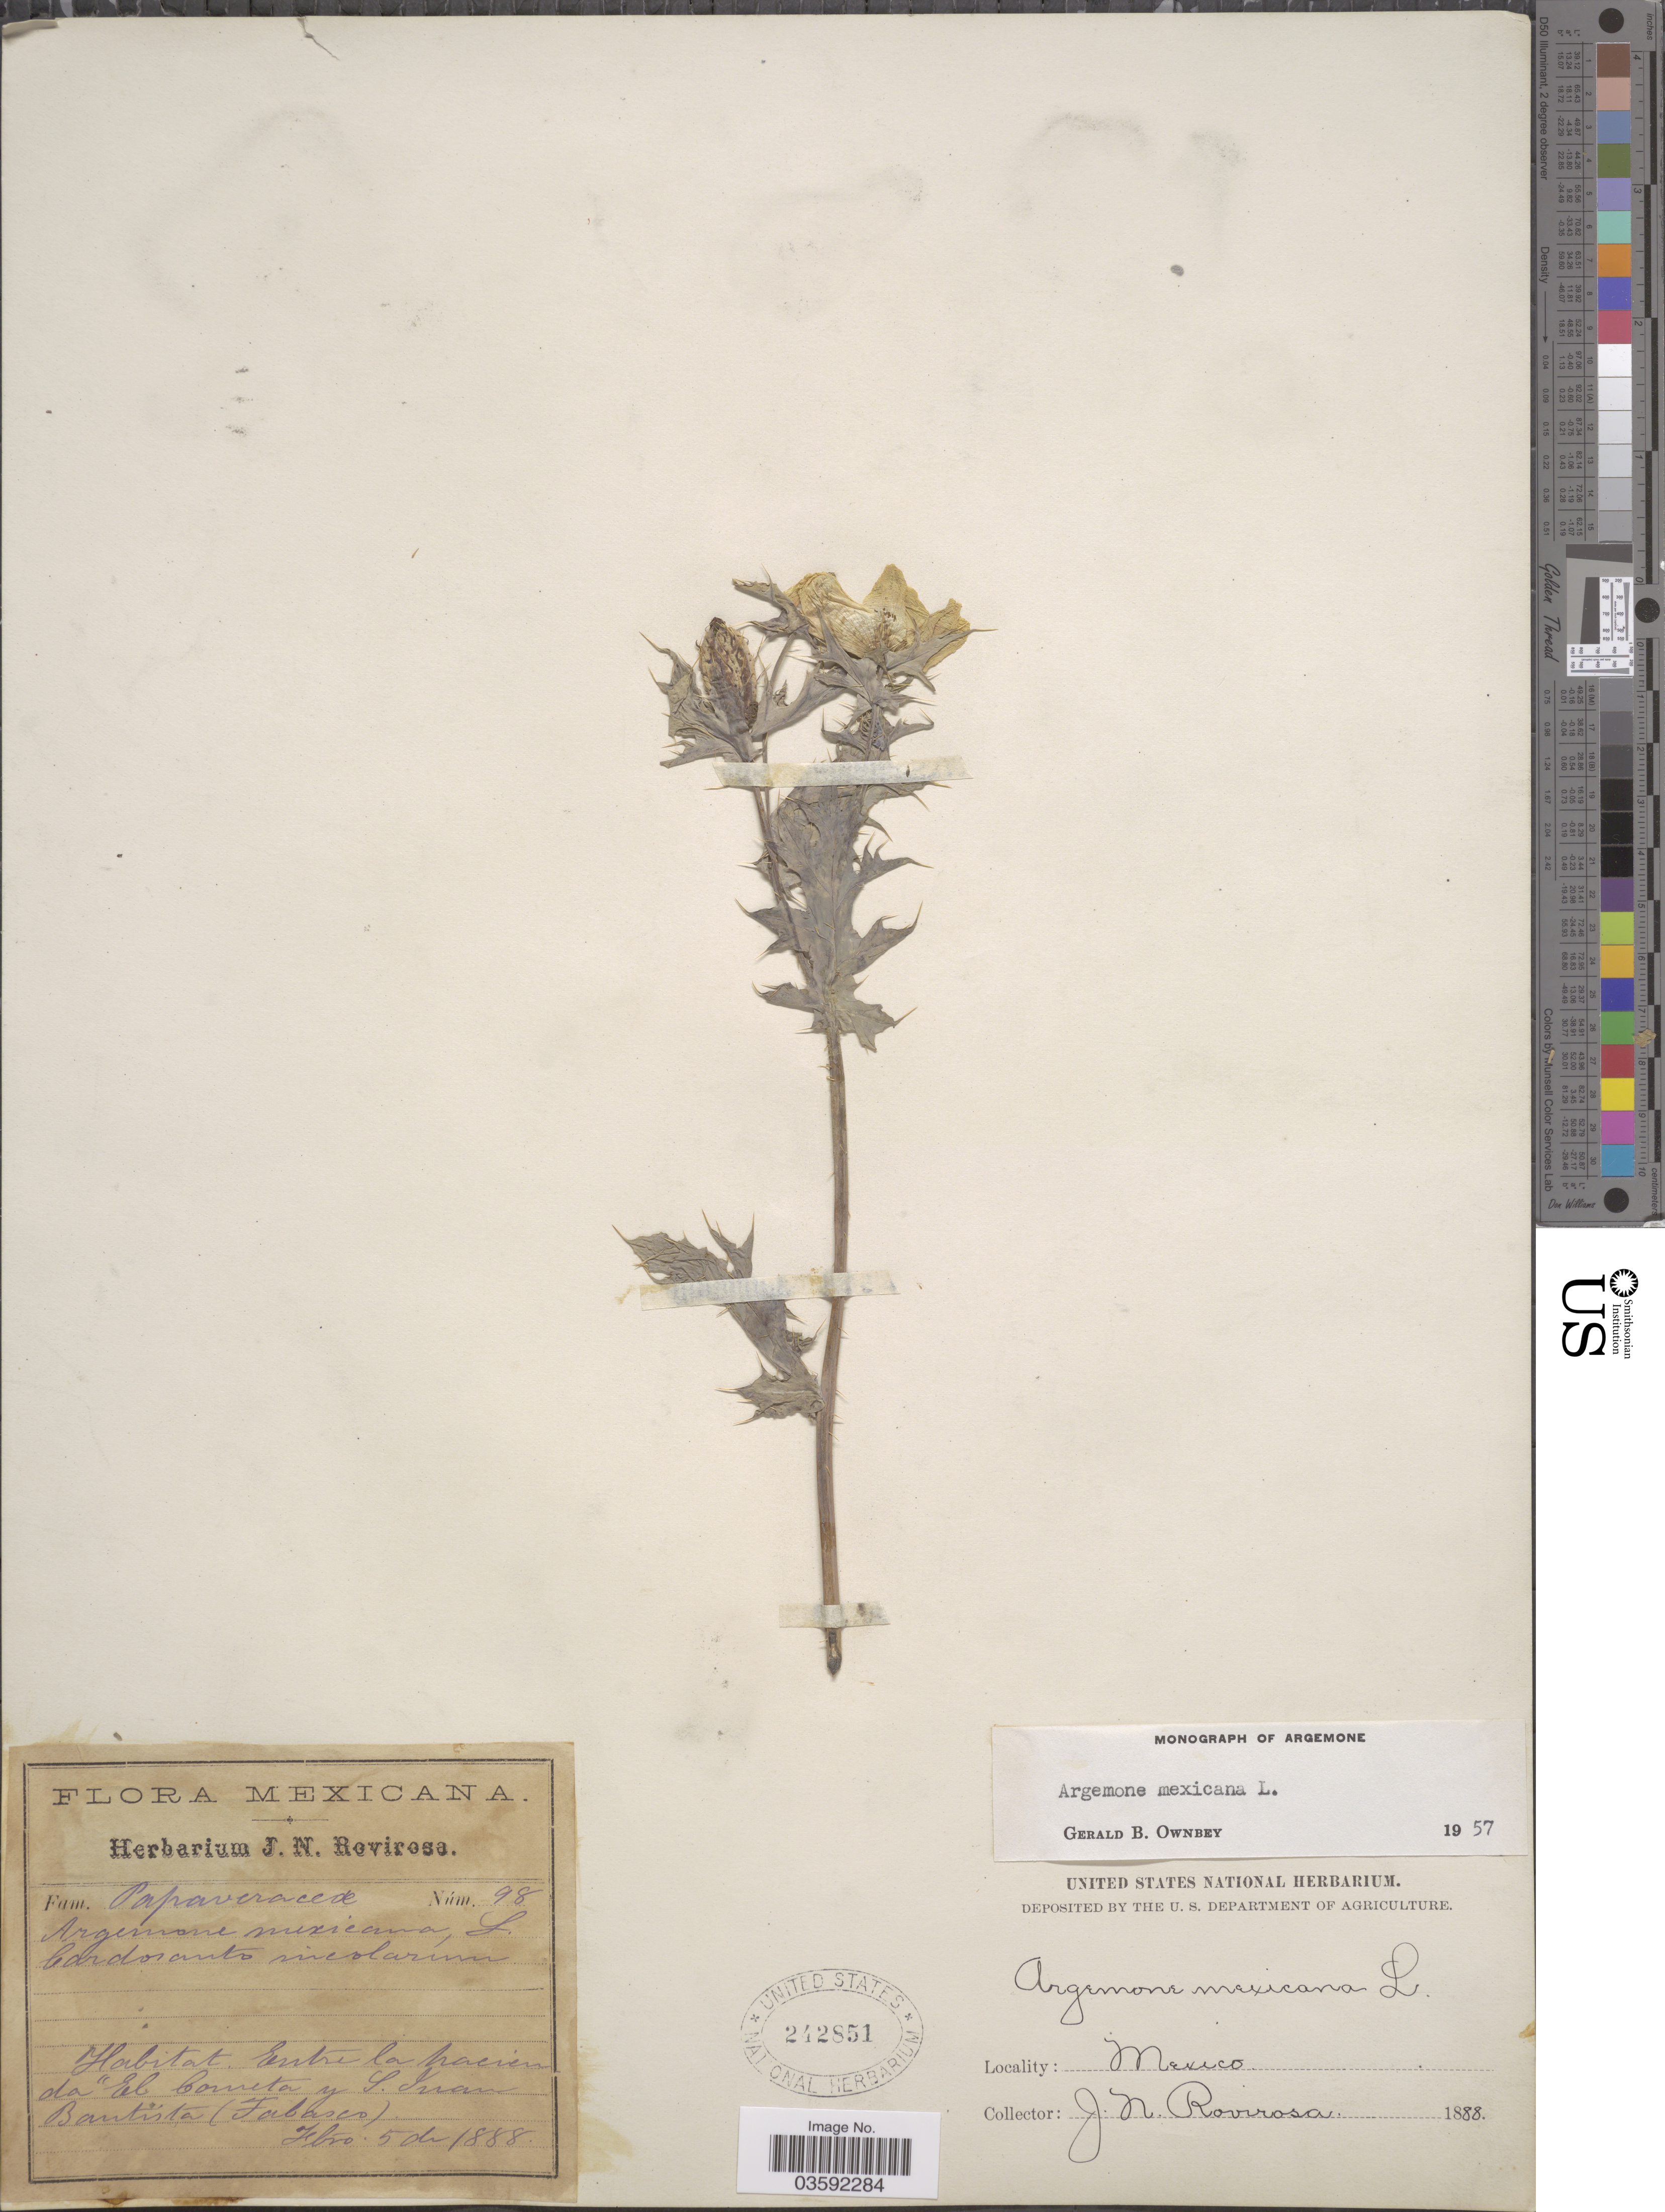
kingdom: Plantae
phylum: Tracheophyta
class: Magnoliopsida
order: Ranunculales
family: Papaveraceae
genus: Argemone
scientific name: Argemone mexicana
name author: L.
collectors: J. N. Rovirosa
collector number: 98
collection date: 1888-02-05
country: Mexico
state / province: Tabasco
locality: Entre la hacienda "El Cometa y S. Juan Bautista".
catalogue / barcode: US 242851